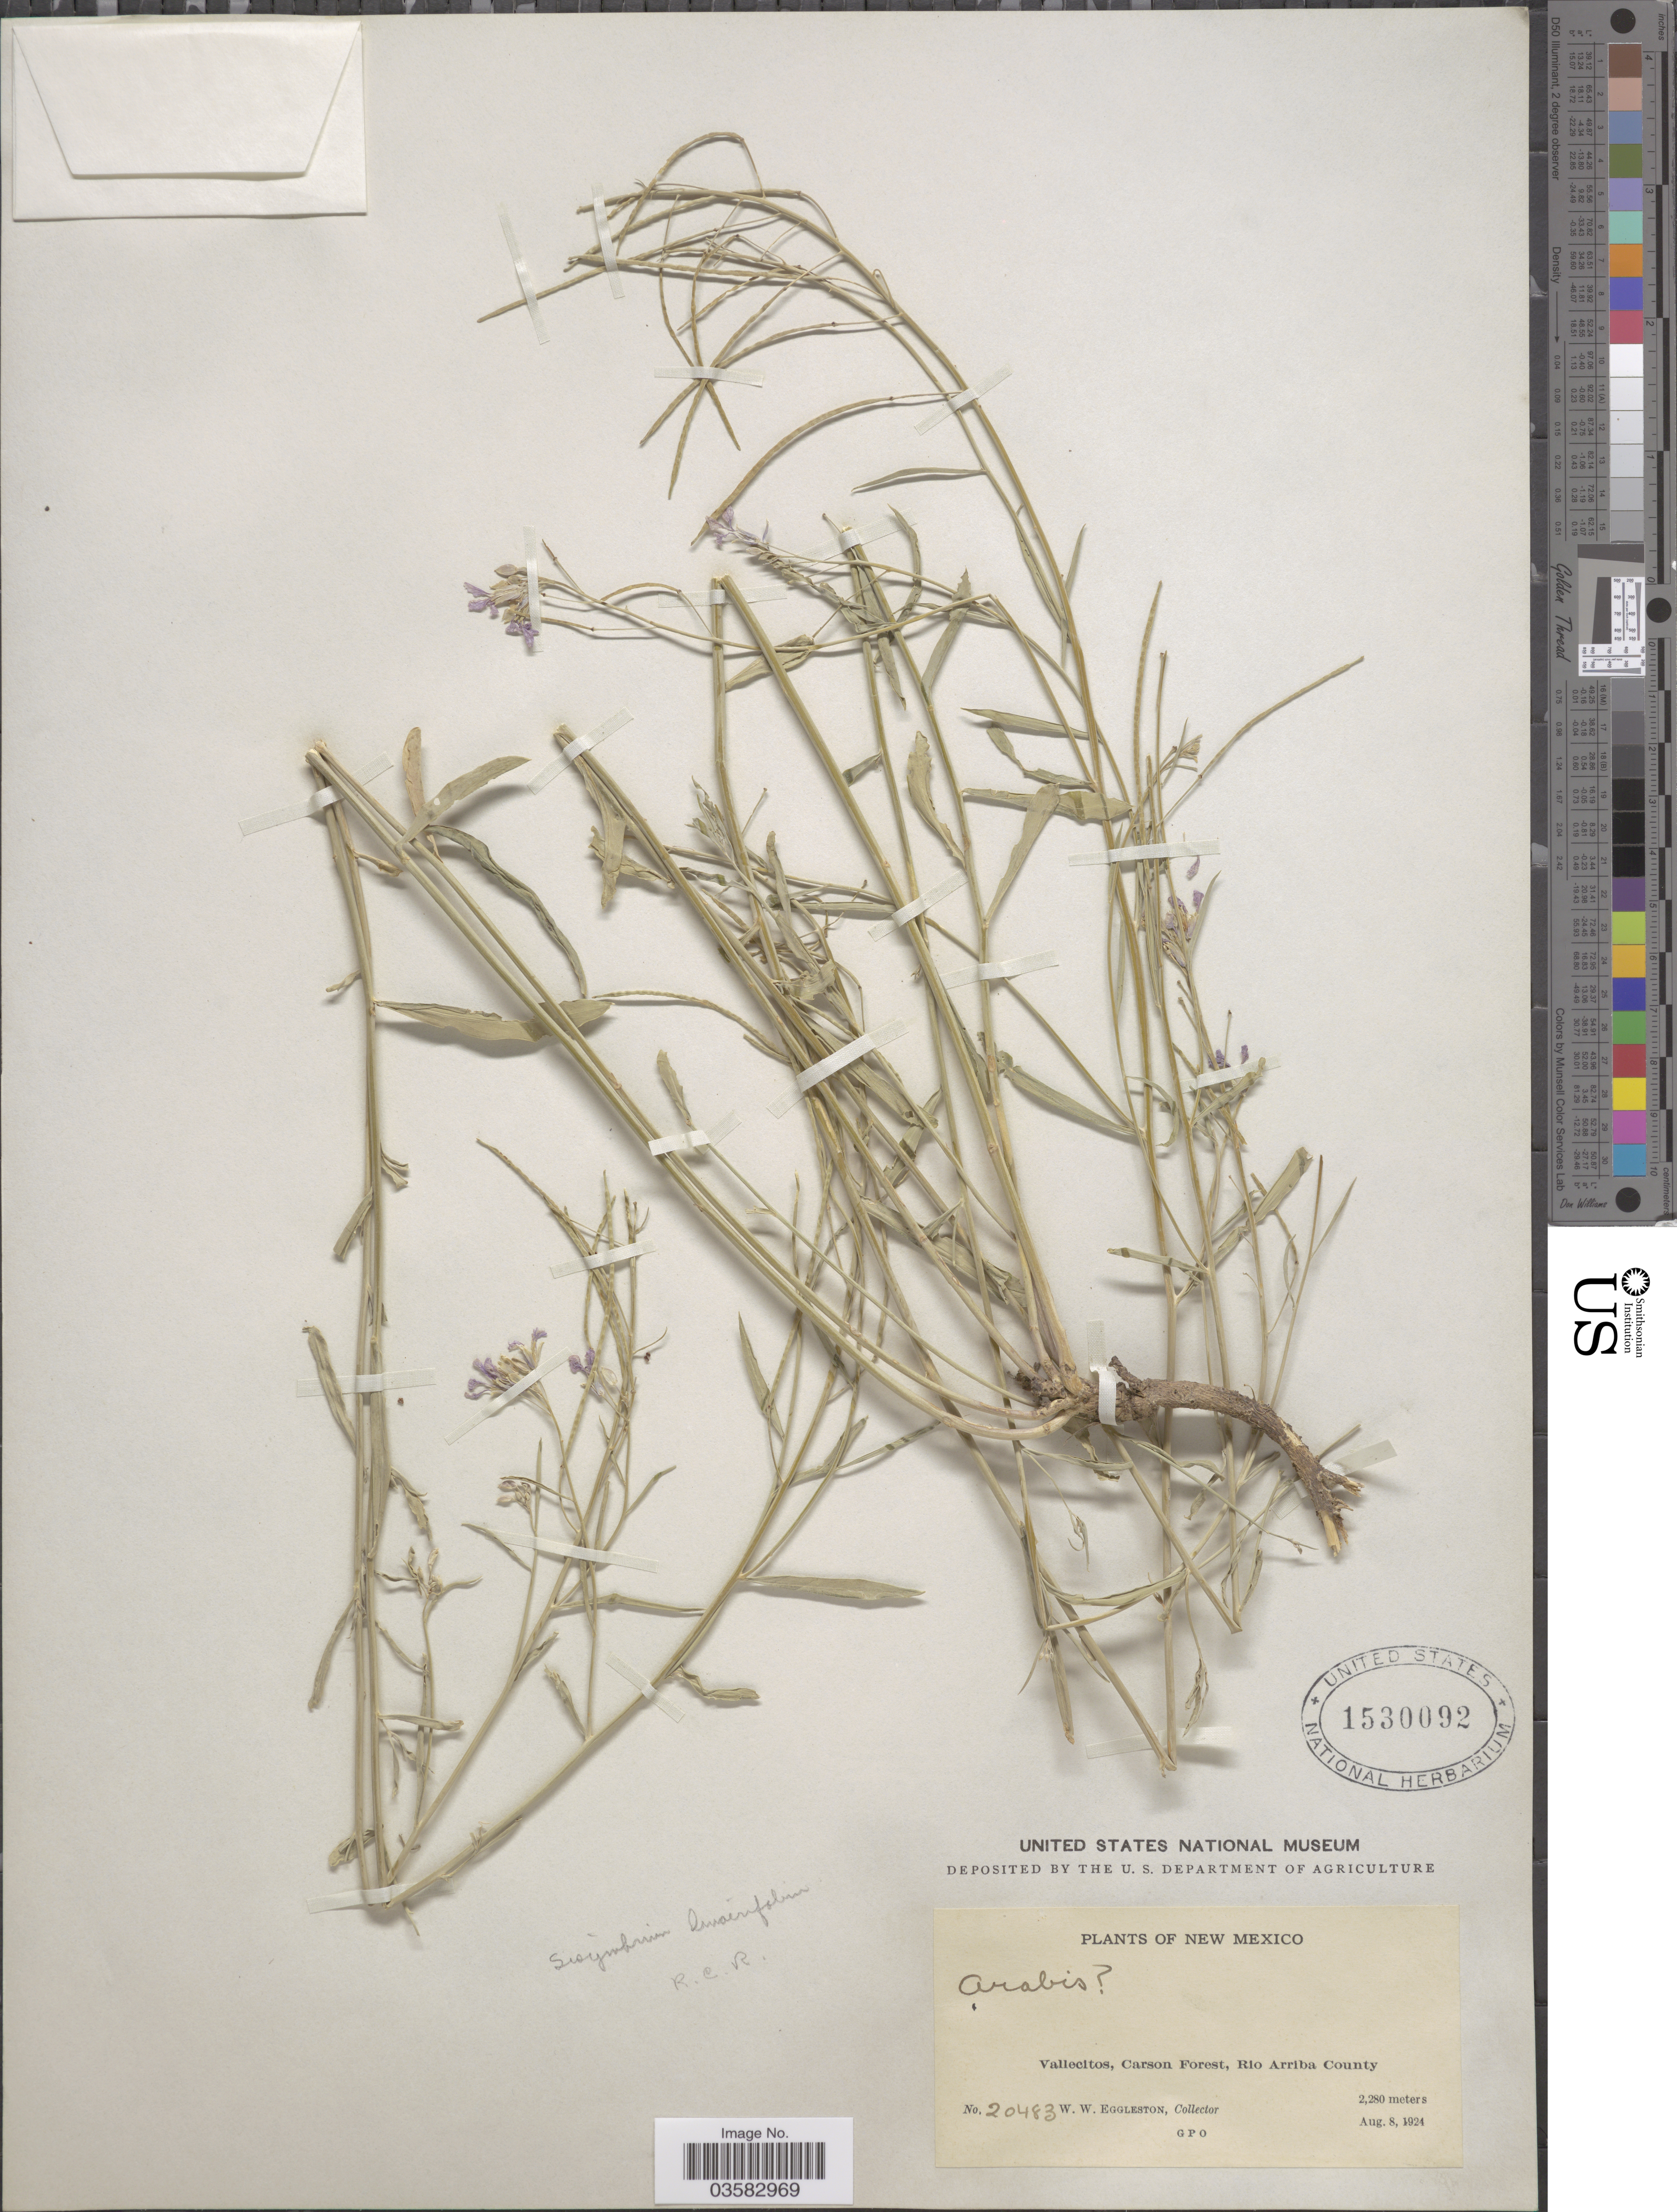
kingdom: Plantae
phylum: Tracheophyta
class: Magnoliopsida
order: Brassicales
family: Brassicaceae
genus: Sisymbrium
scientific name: Sisymbrium linearifolium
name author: (A. Gray) Payson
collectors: W. W. Eggleston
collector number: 20483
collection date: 1924-08-08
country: United States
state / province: New Mexico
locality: Vallecitos, Carson Forest, Rio Arriba County.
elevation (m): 2280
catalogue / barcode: US 1530092